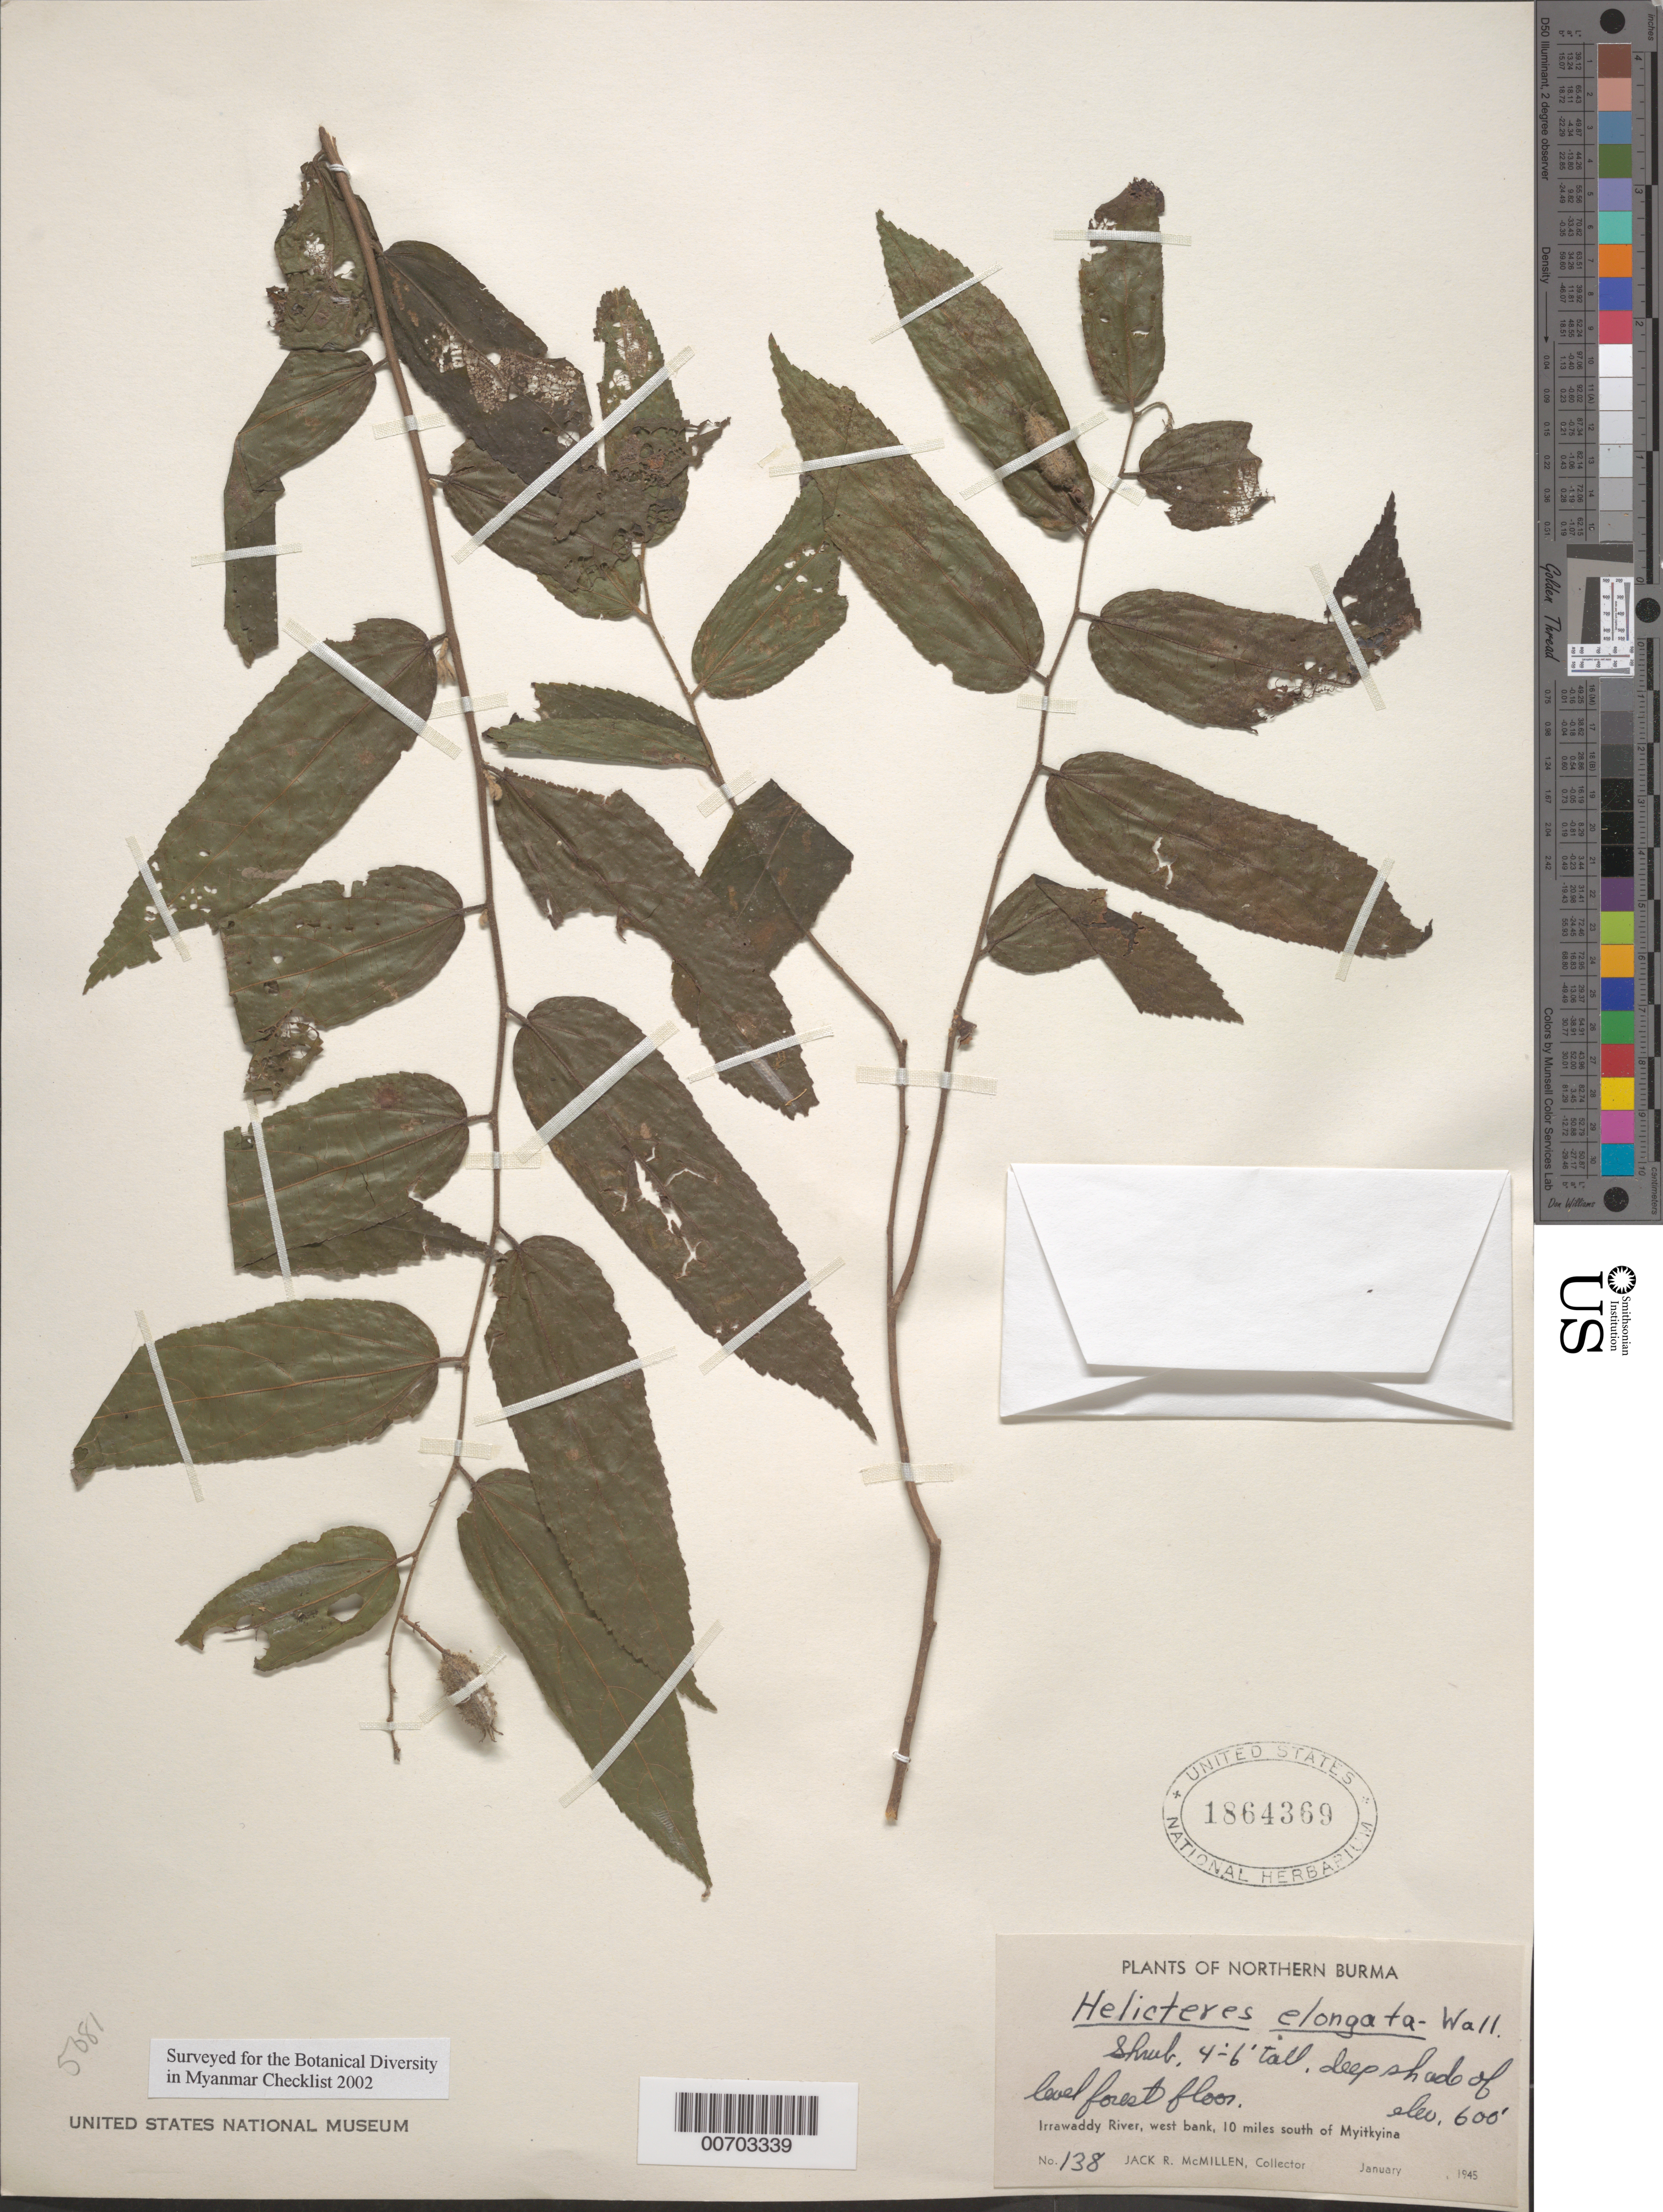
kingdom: Plantae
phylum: Tracheophyta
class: Magnoliopsida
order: Malvales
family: Malvaceae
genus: Helicteres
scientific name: Helicteres elongata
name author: Wall.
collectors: J. McMillen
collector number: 138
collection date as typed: Jan 1945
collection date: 1945-01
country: Myanmar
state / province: Kachin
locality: Myitkyina, 10 mi. S on Irrawaddy R.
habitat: Deep shade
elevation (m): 183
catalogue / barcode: US 1864369